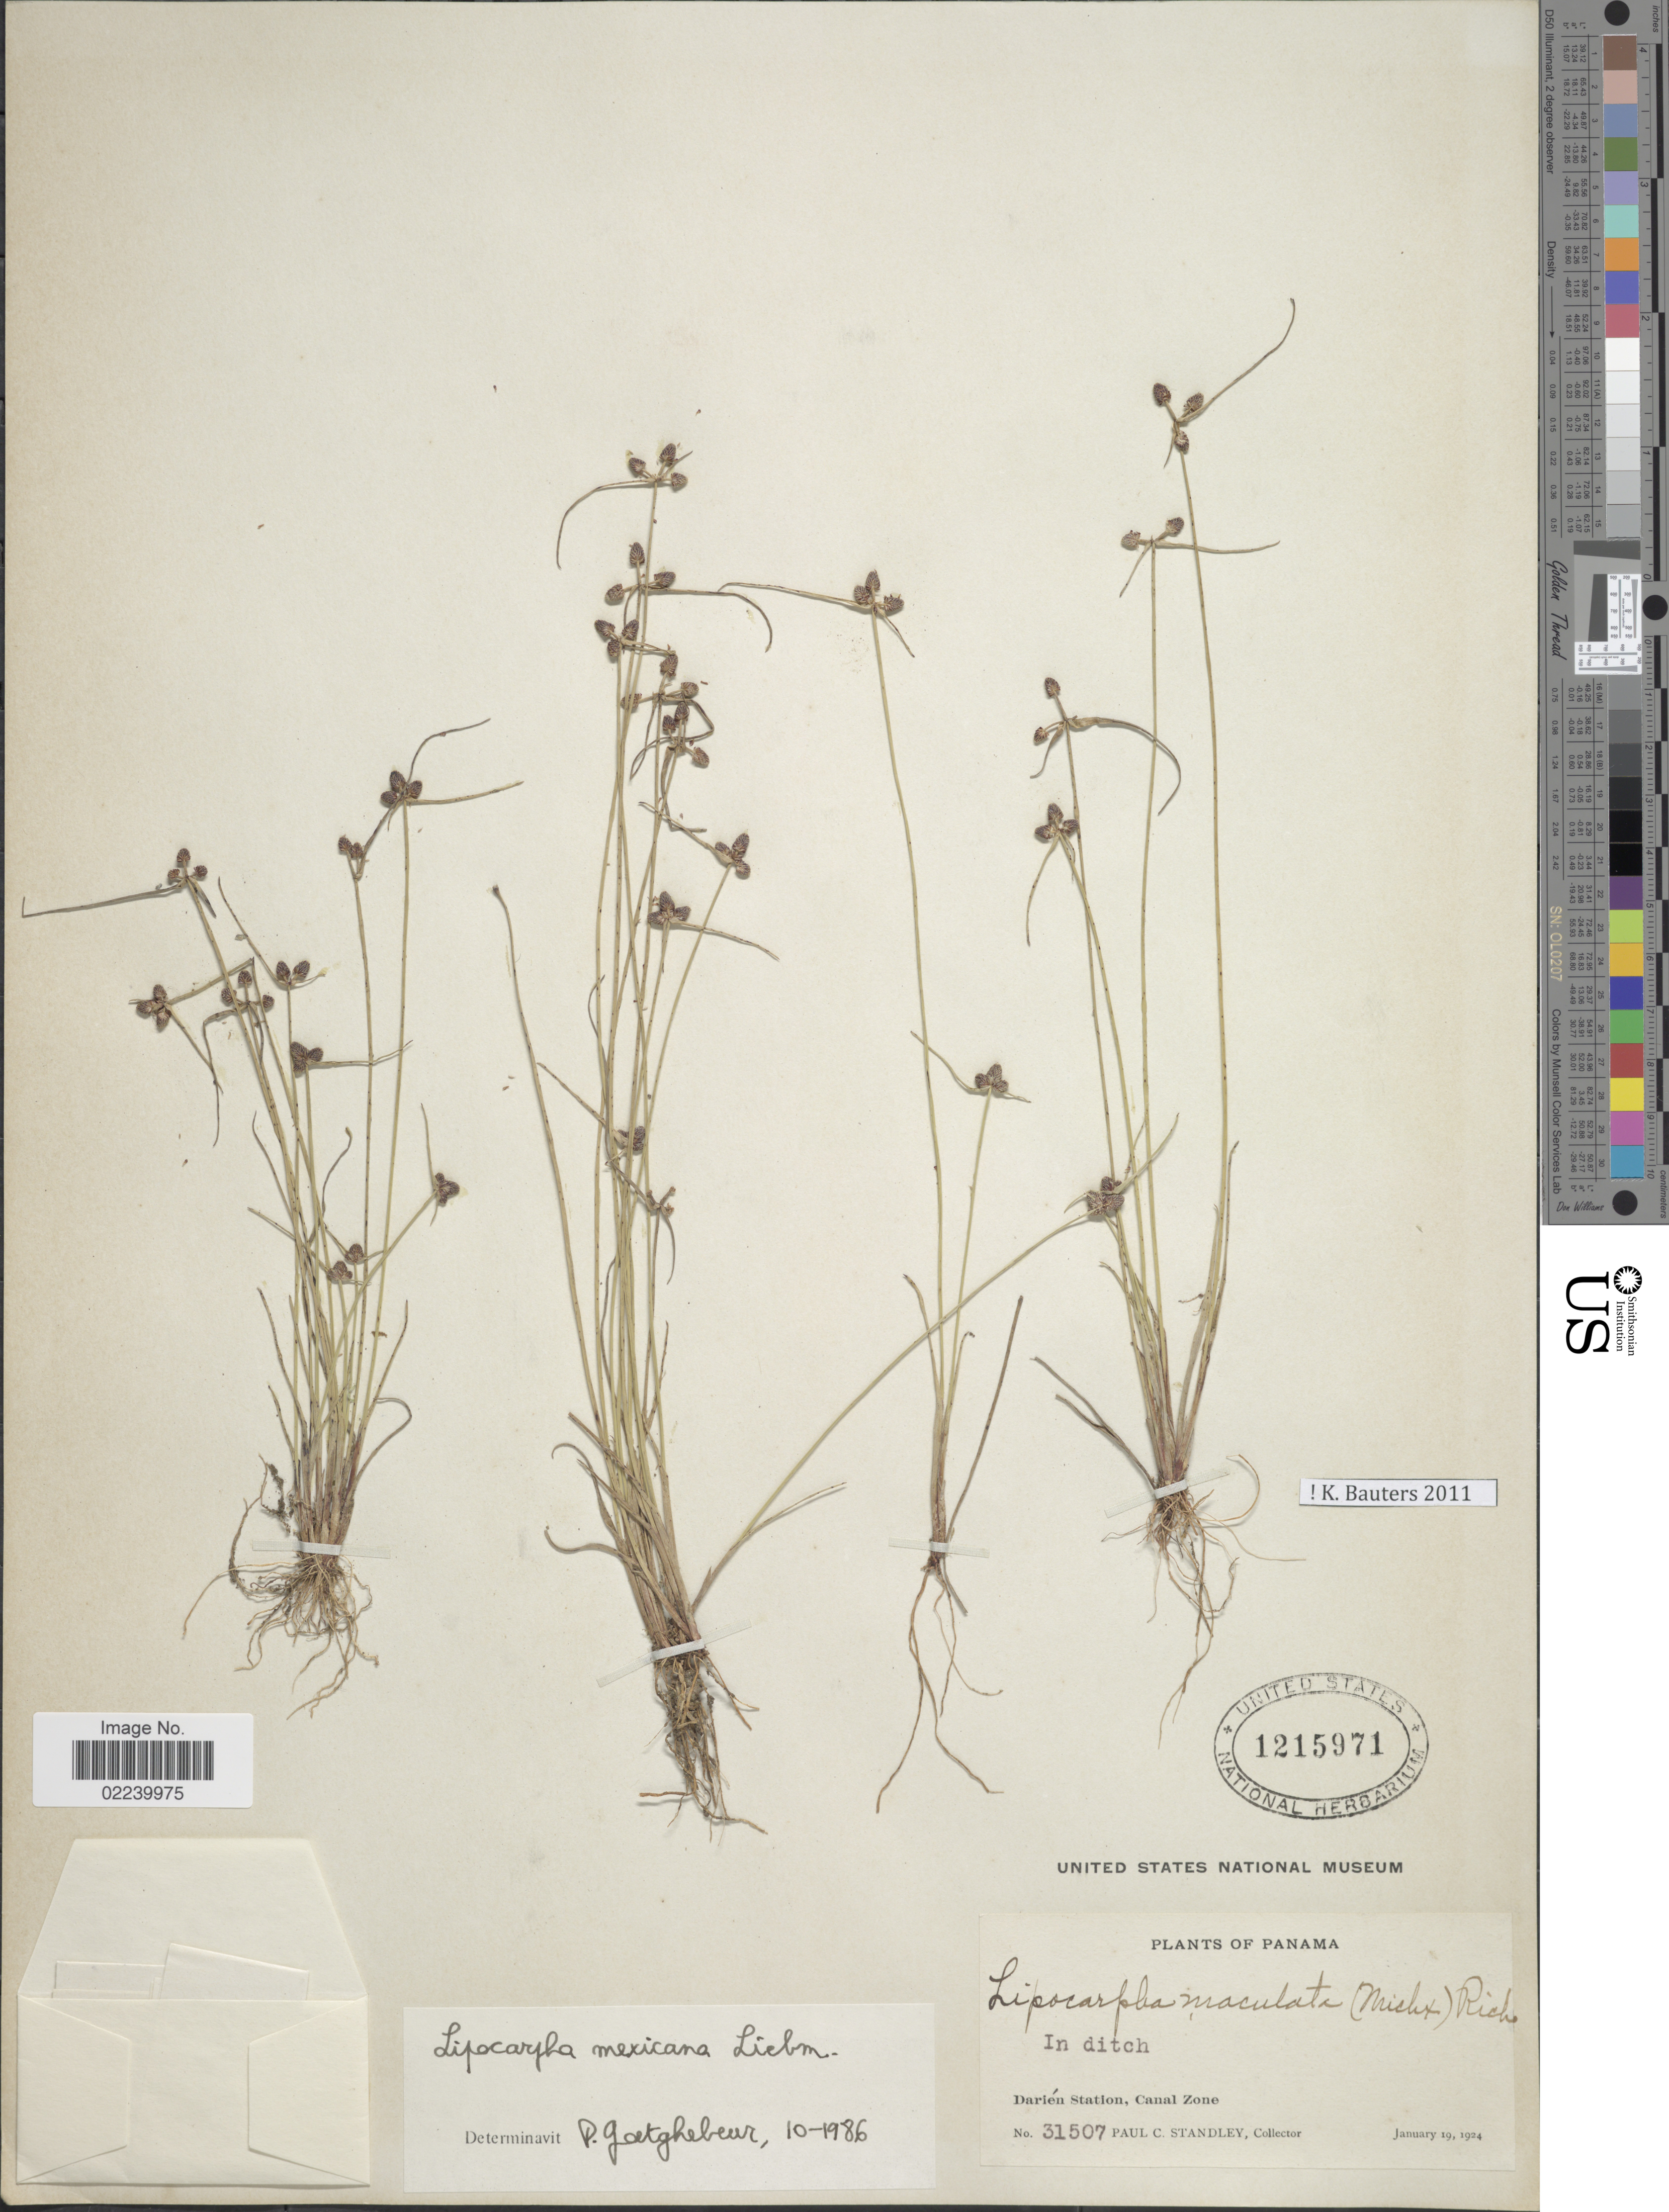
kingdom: Plantae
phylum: Tracheophyta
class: Liliopsida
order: Poales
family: Cyperaceae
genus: Cyperus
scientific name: Cyperus lipomexicanus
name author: Goetgh.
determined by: Strong, M. T., (US), Smithsonian Institution - National Museum of Natural History (UNITED STATES)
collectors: P. C. Standley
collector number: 31507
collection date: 1924-01-19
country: Panama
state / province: Colón / Panamá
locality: In ditch, Darien Station, Canal Zone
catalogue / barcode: US 1215971